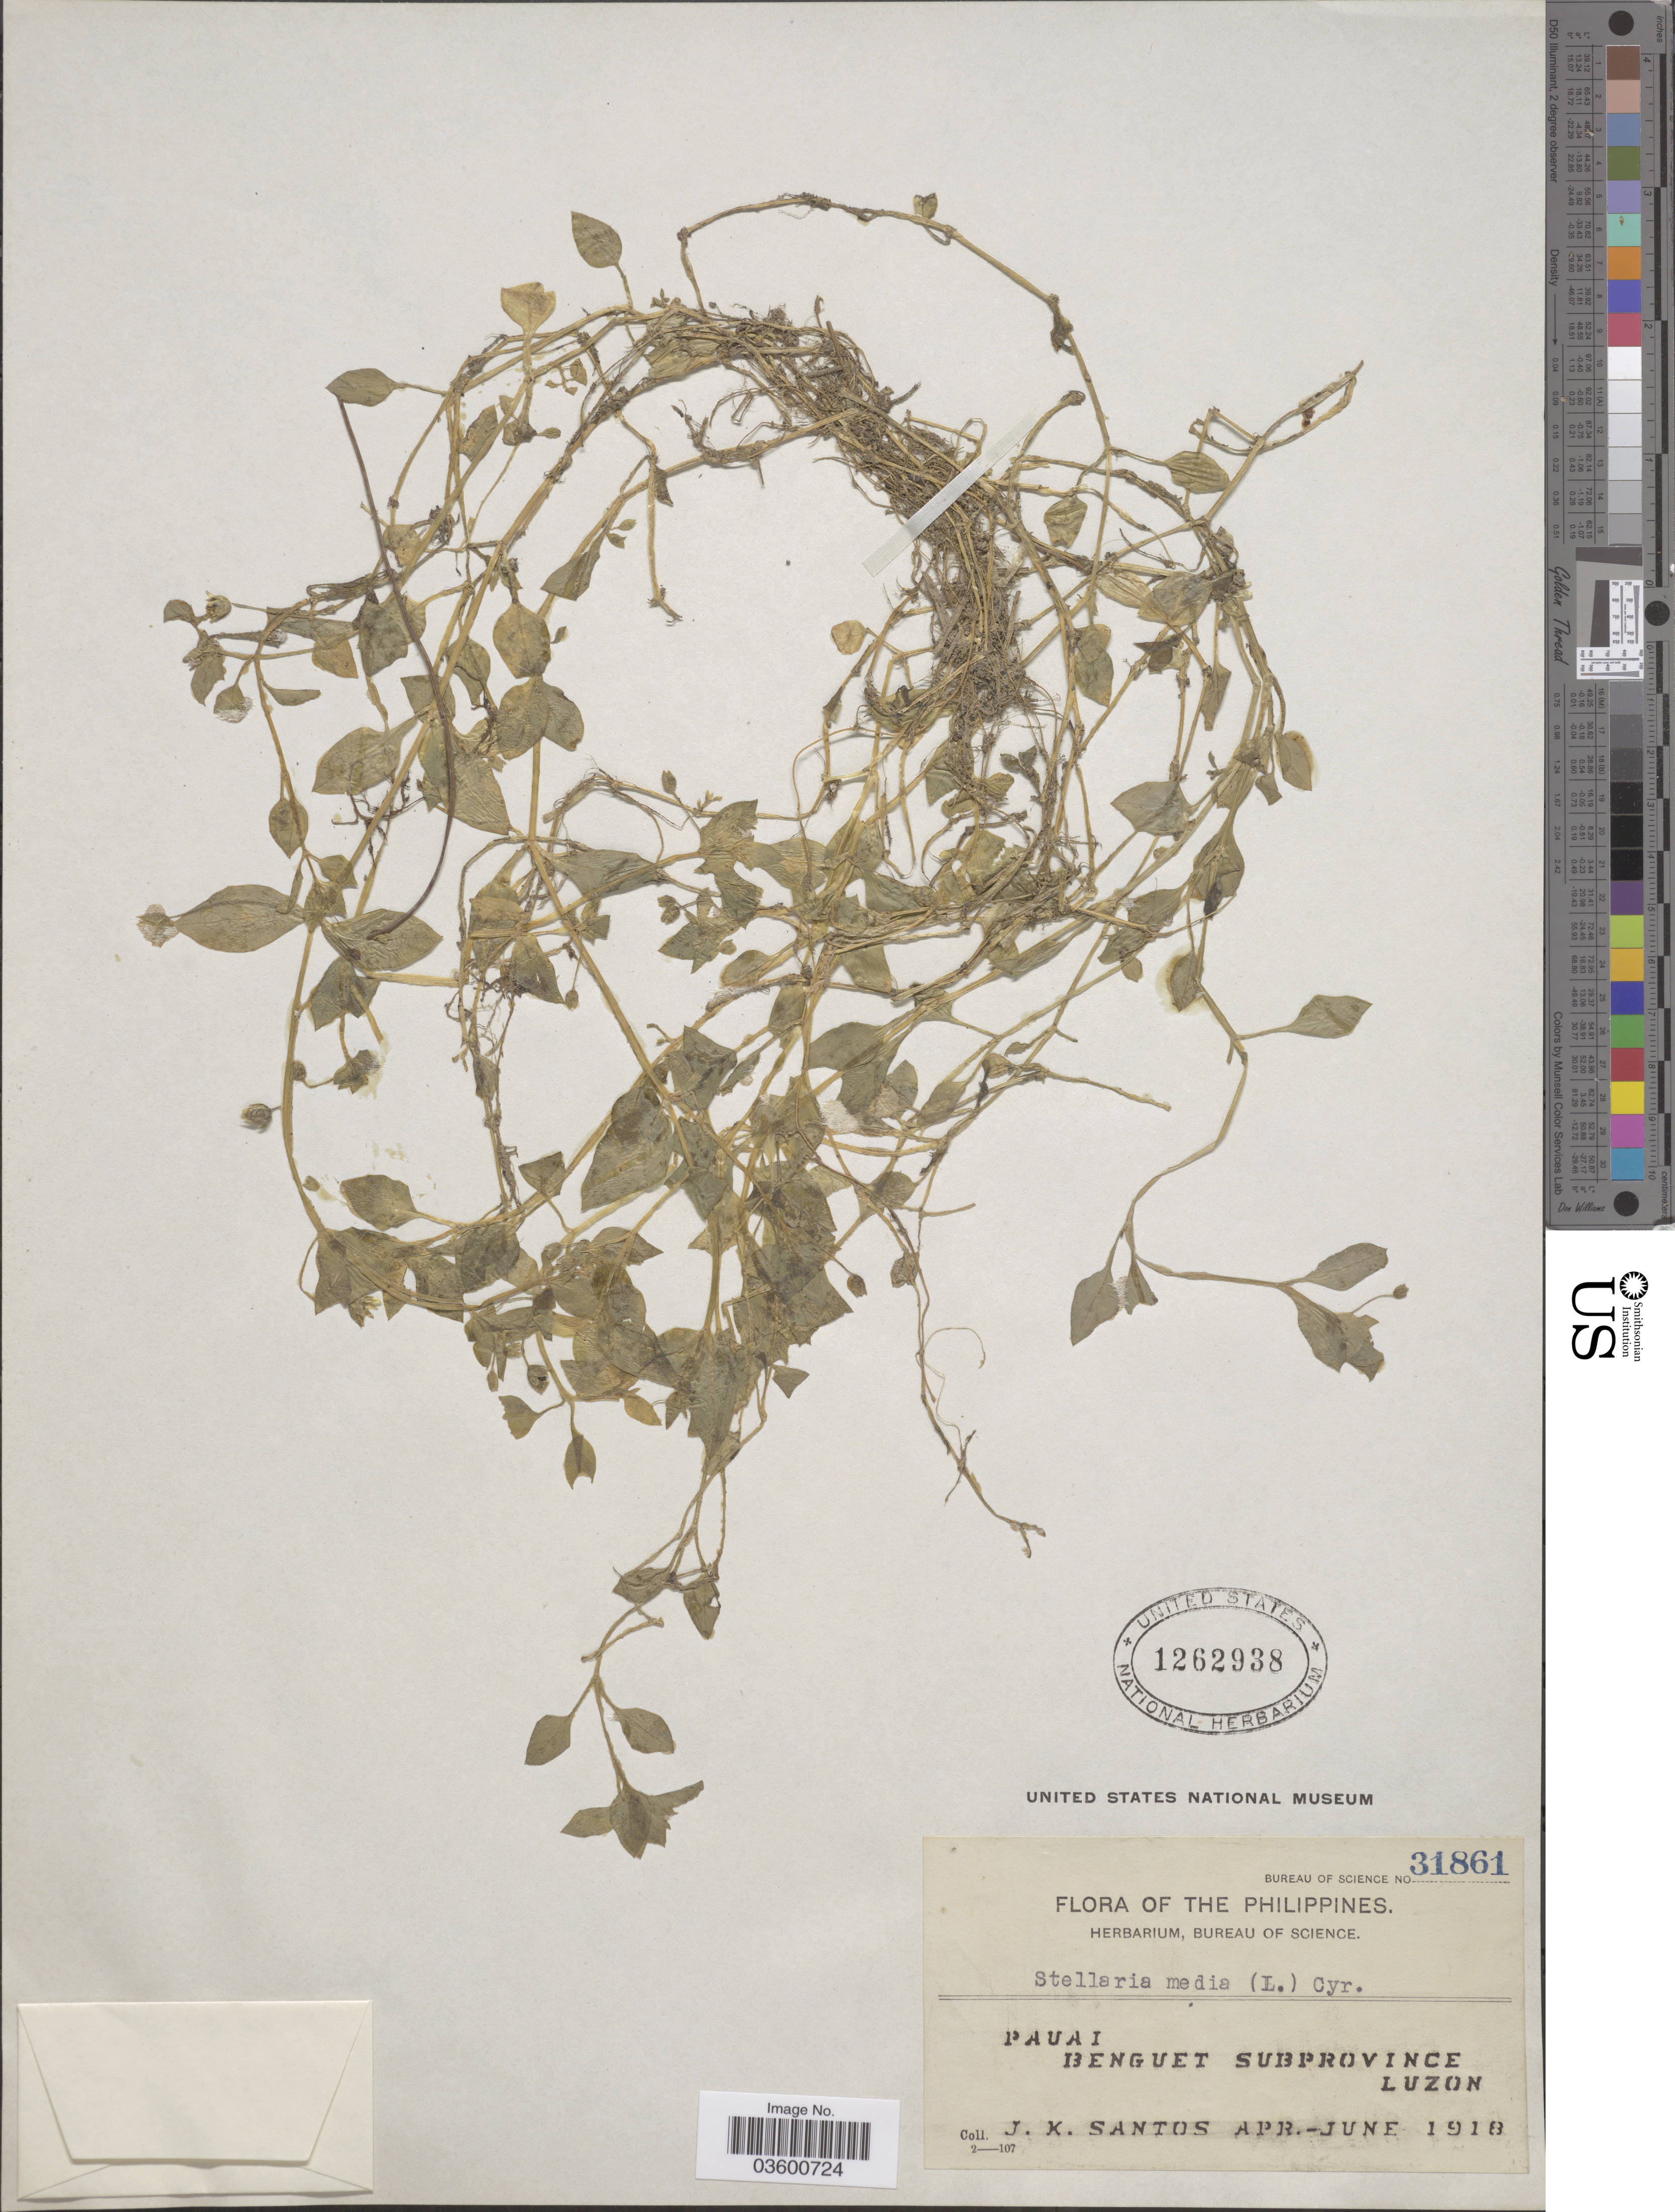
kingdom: Plantae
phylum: Tracheophyta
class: Magnoliopsida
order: Caryophyllales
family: Caryophyllaceae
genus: Alsine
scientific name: Alsine media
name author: L.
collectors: J. K. Santos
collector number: Bureau of Science 31861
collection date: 1918-04/1918-06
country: Philippines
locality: Pauai. Benguet Subprovince Luzon.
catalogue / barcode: US 1262938